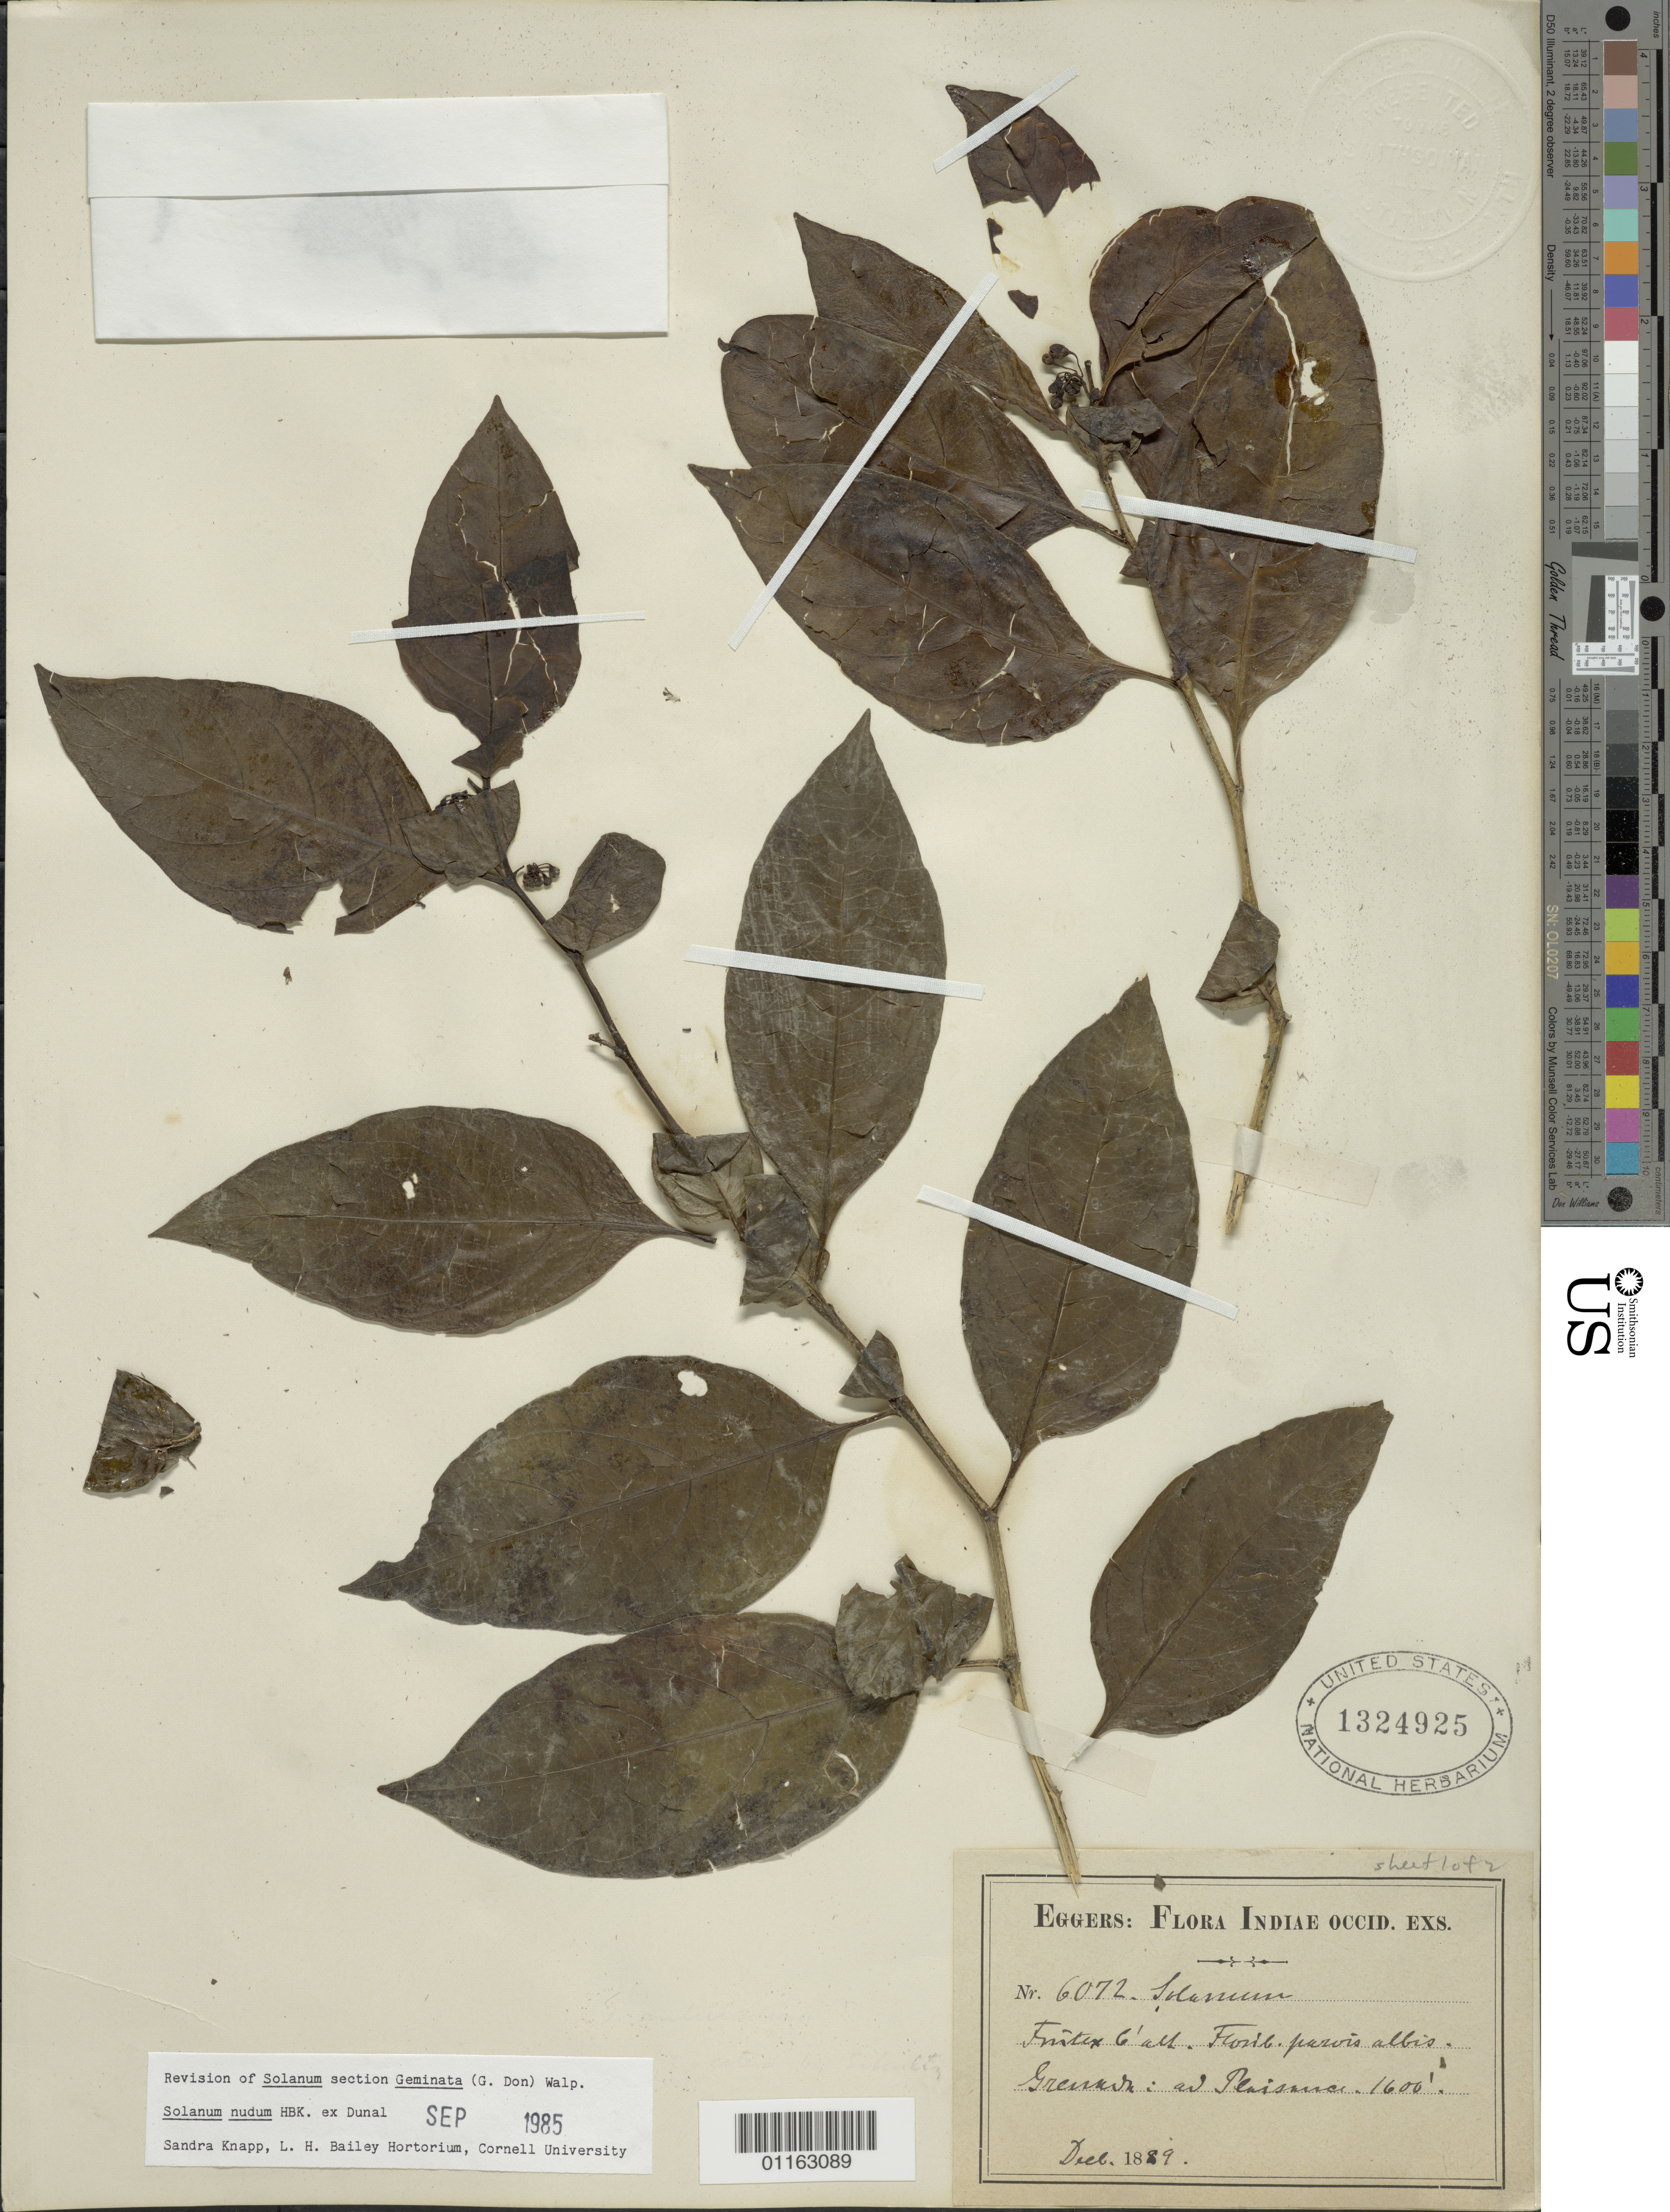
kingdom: Plantae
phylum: Tracheophyta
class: Magnoliopsida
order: Solanales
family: Solanaceae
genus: Solanum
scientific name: Solanum nudum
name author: Humb. & Bonpl. ex Dunal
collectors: -. Eggers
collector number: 6072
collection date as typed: Dec 1889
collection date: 1889-12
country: Grenada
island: Grenada I.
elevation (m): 488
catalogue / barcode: US 1324925